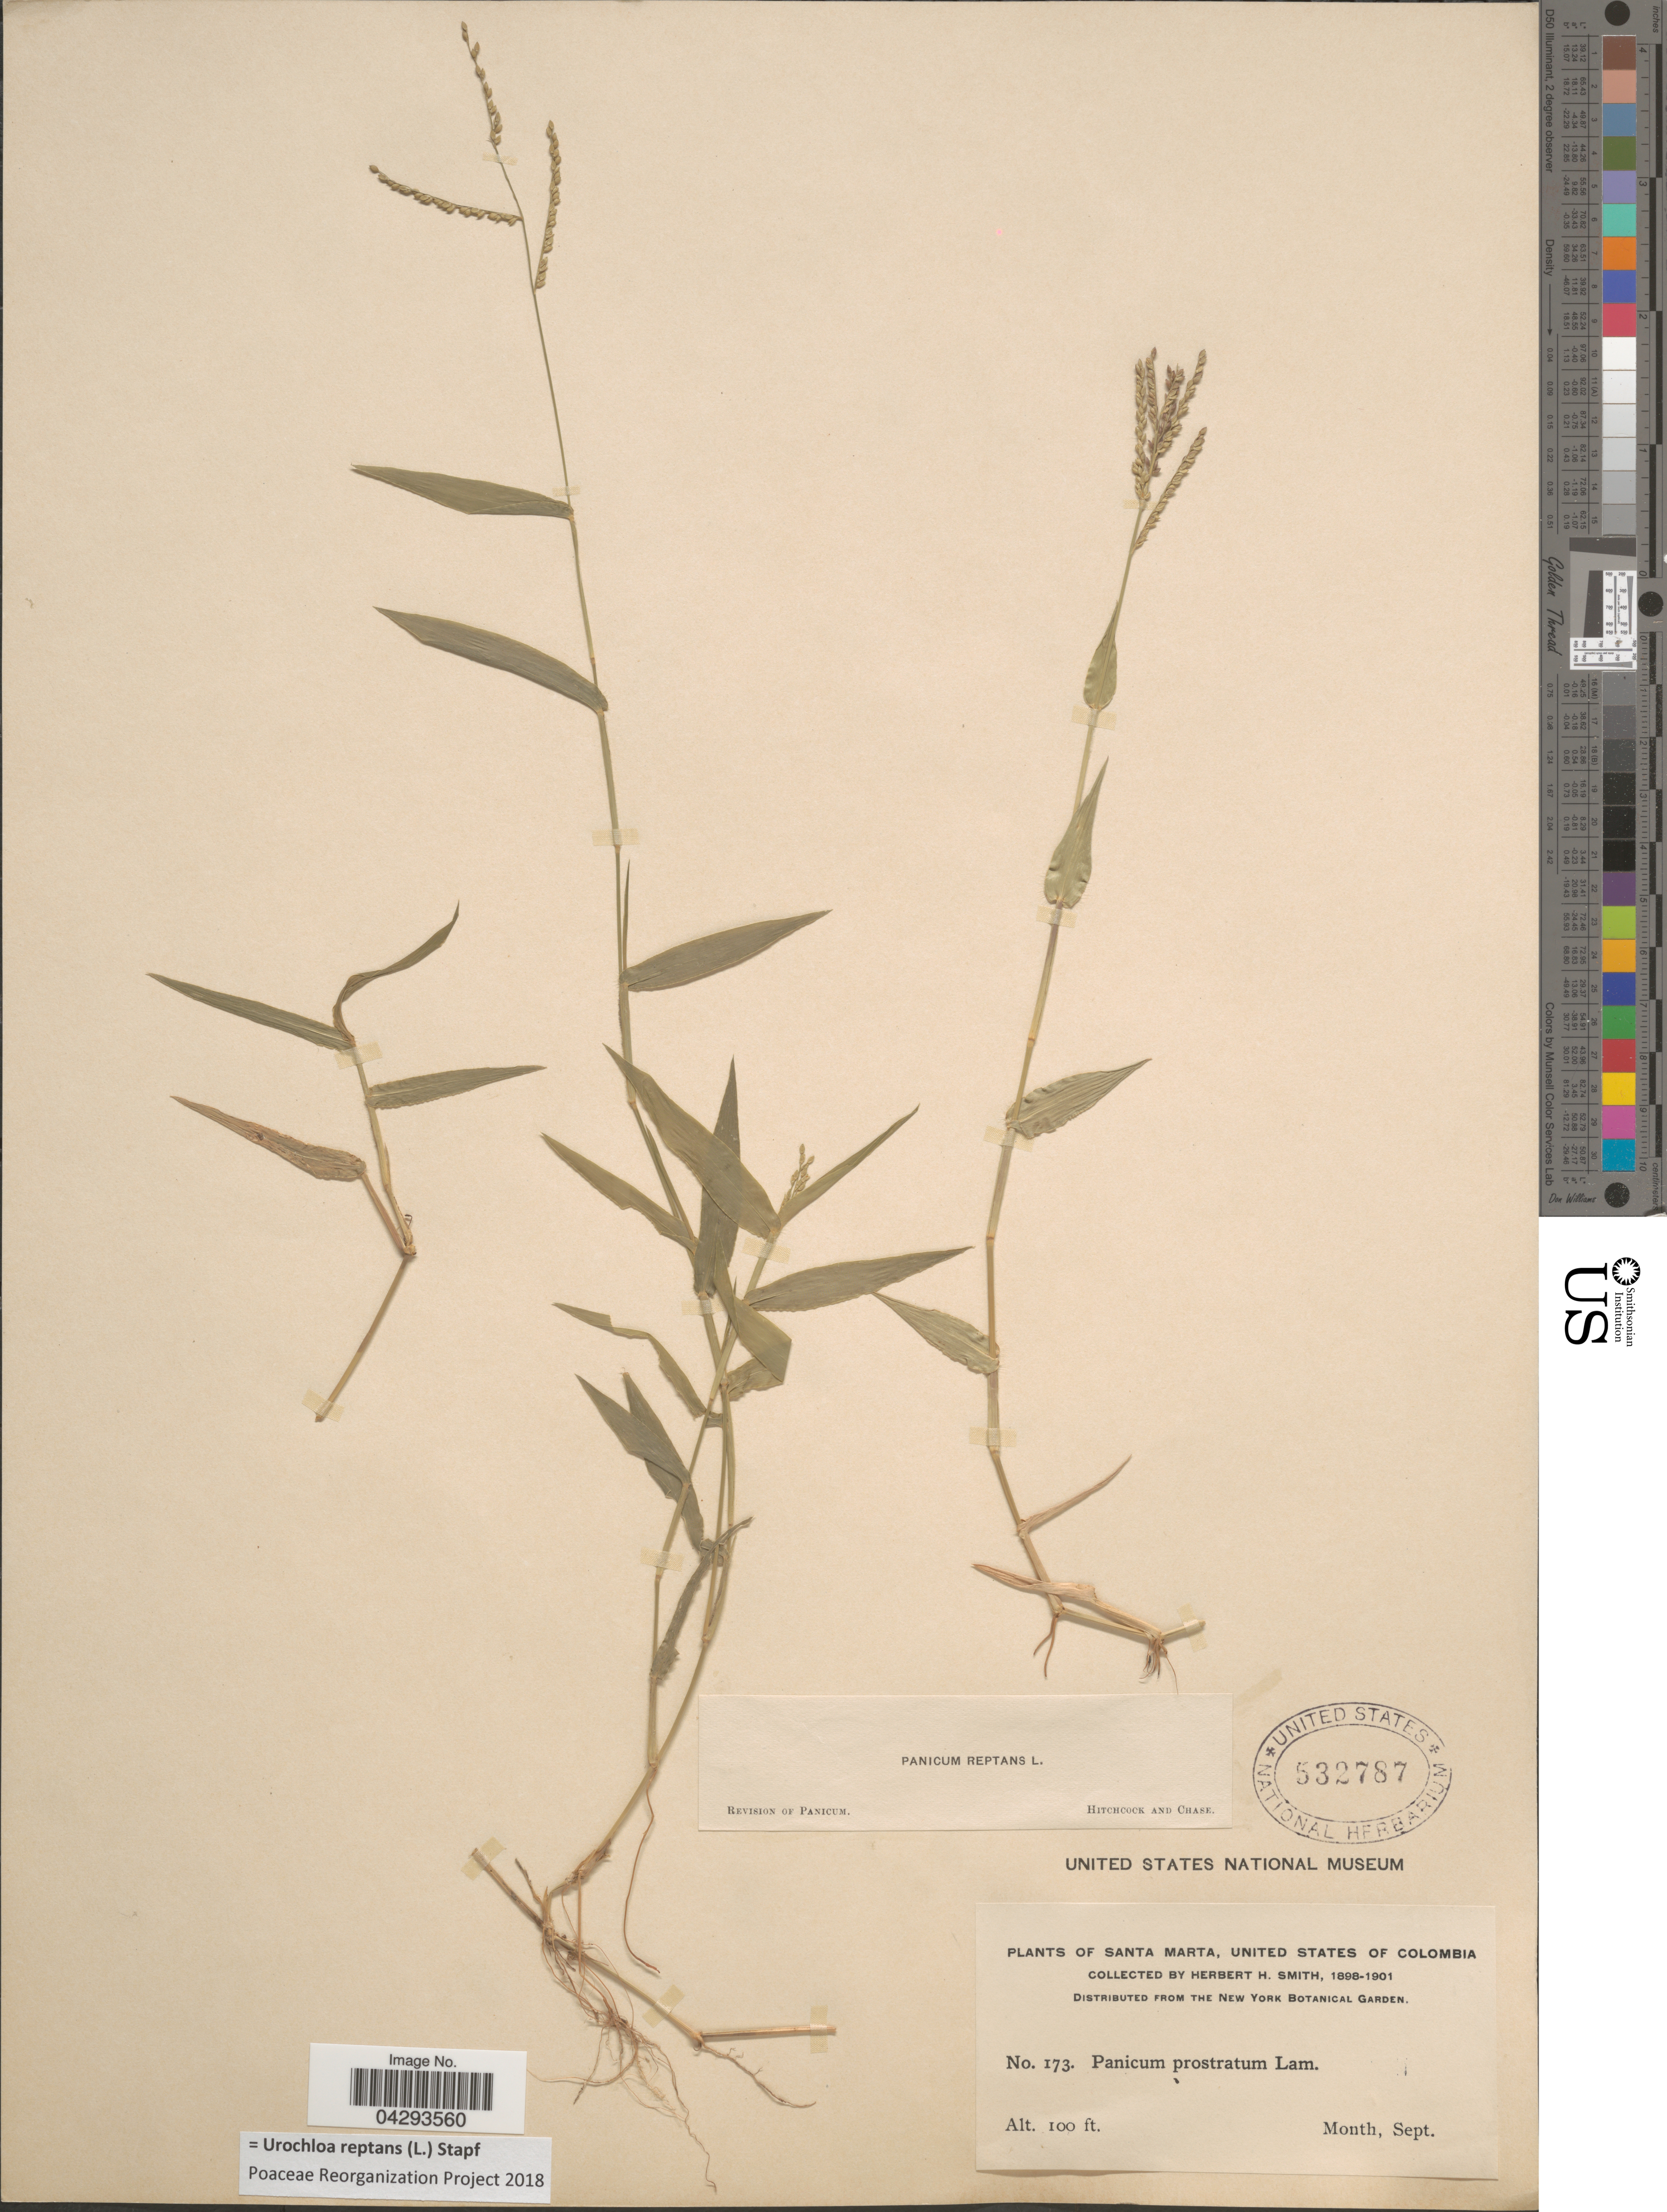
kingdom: Plantae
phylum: Tracheophyta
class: Liliopsida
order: Poales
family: Poaceae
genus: Urochloa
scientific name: Urochloa reptans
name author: (L.) Stapf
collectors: Herbert H. Smith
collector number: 173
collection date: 1898-09/1901-09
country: Colombia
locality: Santa Marta, United States of Colombia.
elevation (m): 30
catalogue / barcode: US 532787